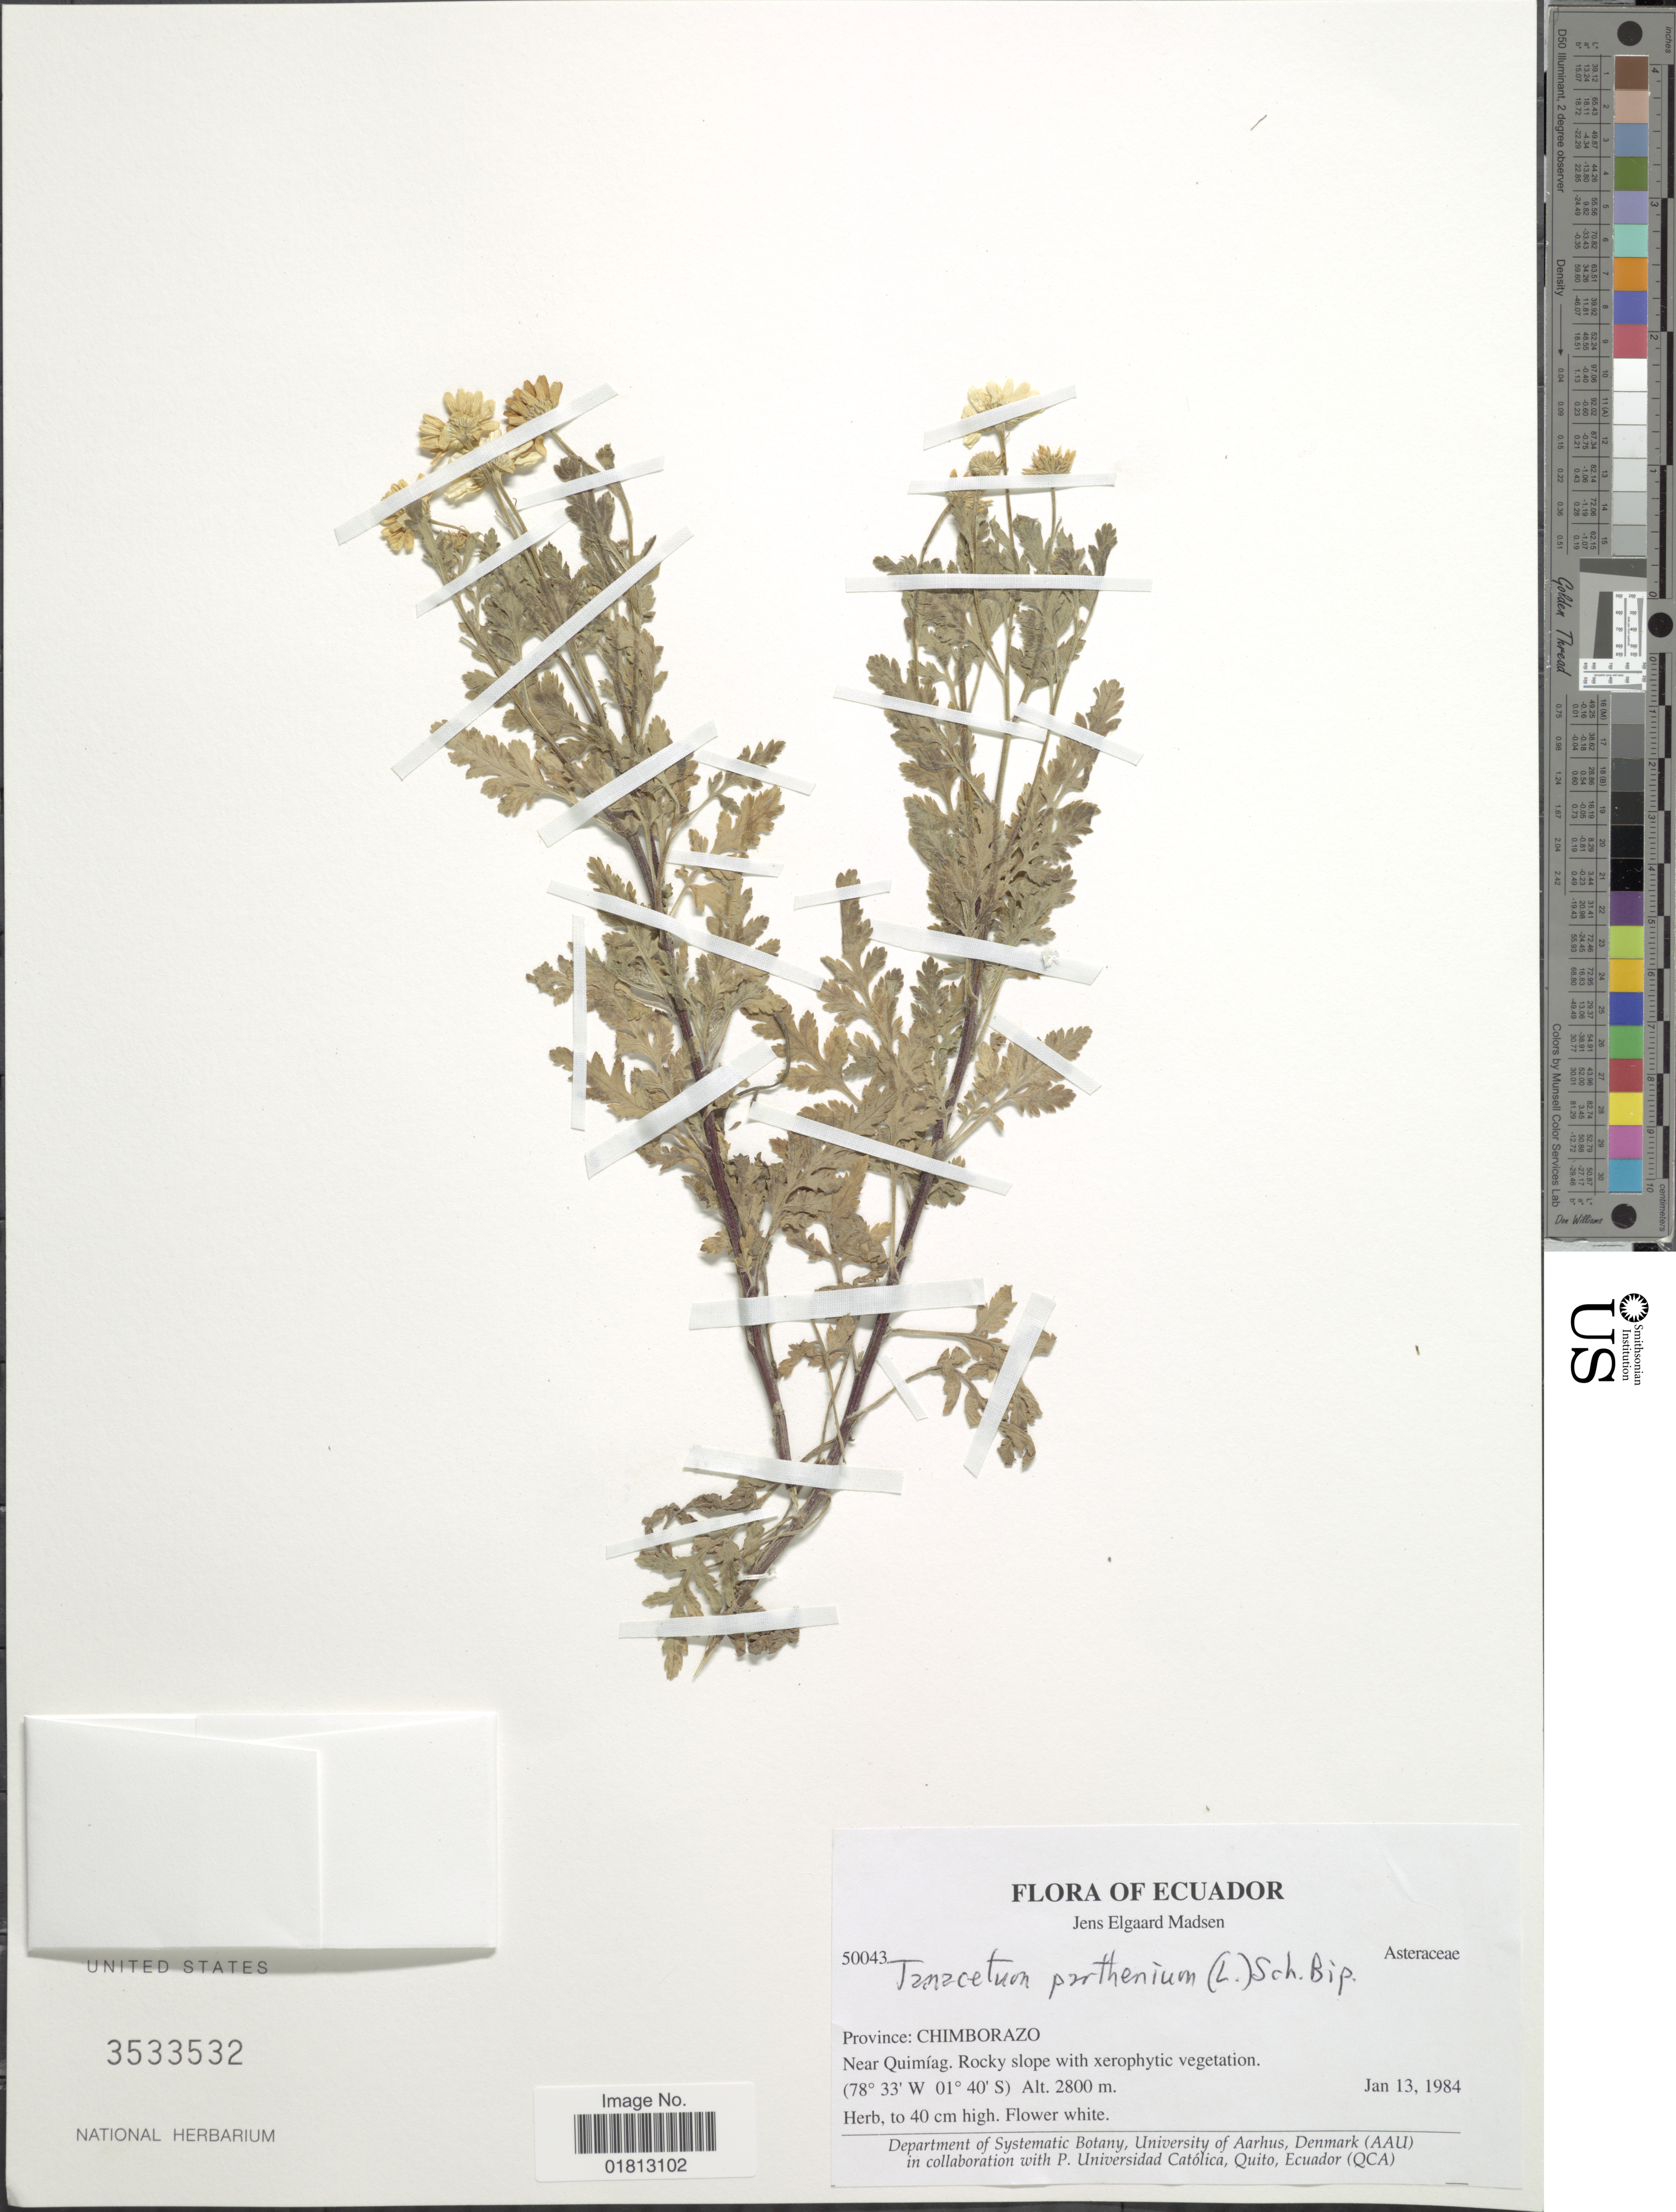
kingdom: Plantae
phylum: Tracheophyta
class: Magnoliopsida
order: Asterales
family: Asteraceae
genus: Tanacetum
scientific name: Tanacetum parthenium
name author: (L.) Sch. Bip.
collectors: J. E. Madsen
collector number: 50043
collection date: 1984-01-13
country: Ecuador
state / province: Chimborazo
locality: Province: Chimborazo, Near Quimiag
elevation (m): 2800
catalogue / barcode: US 3533532